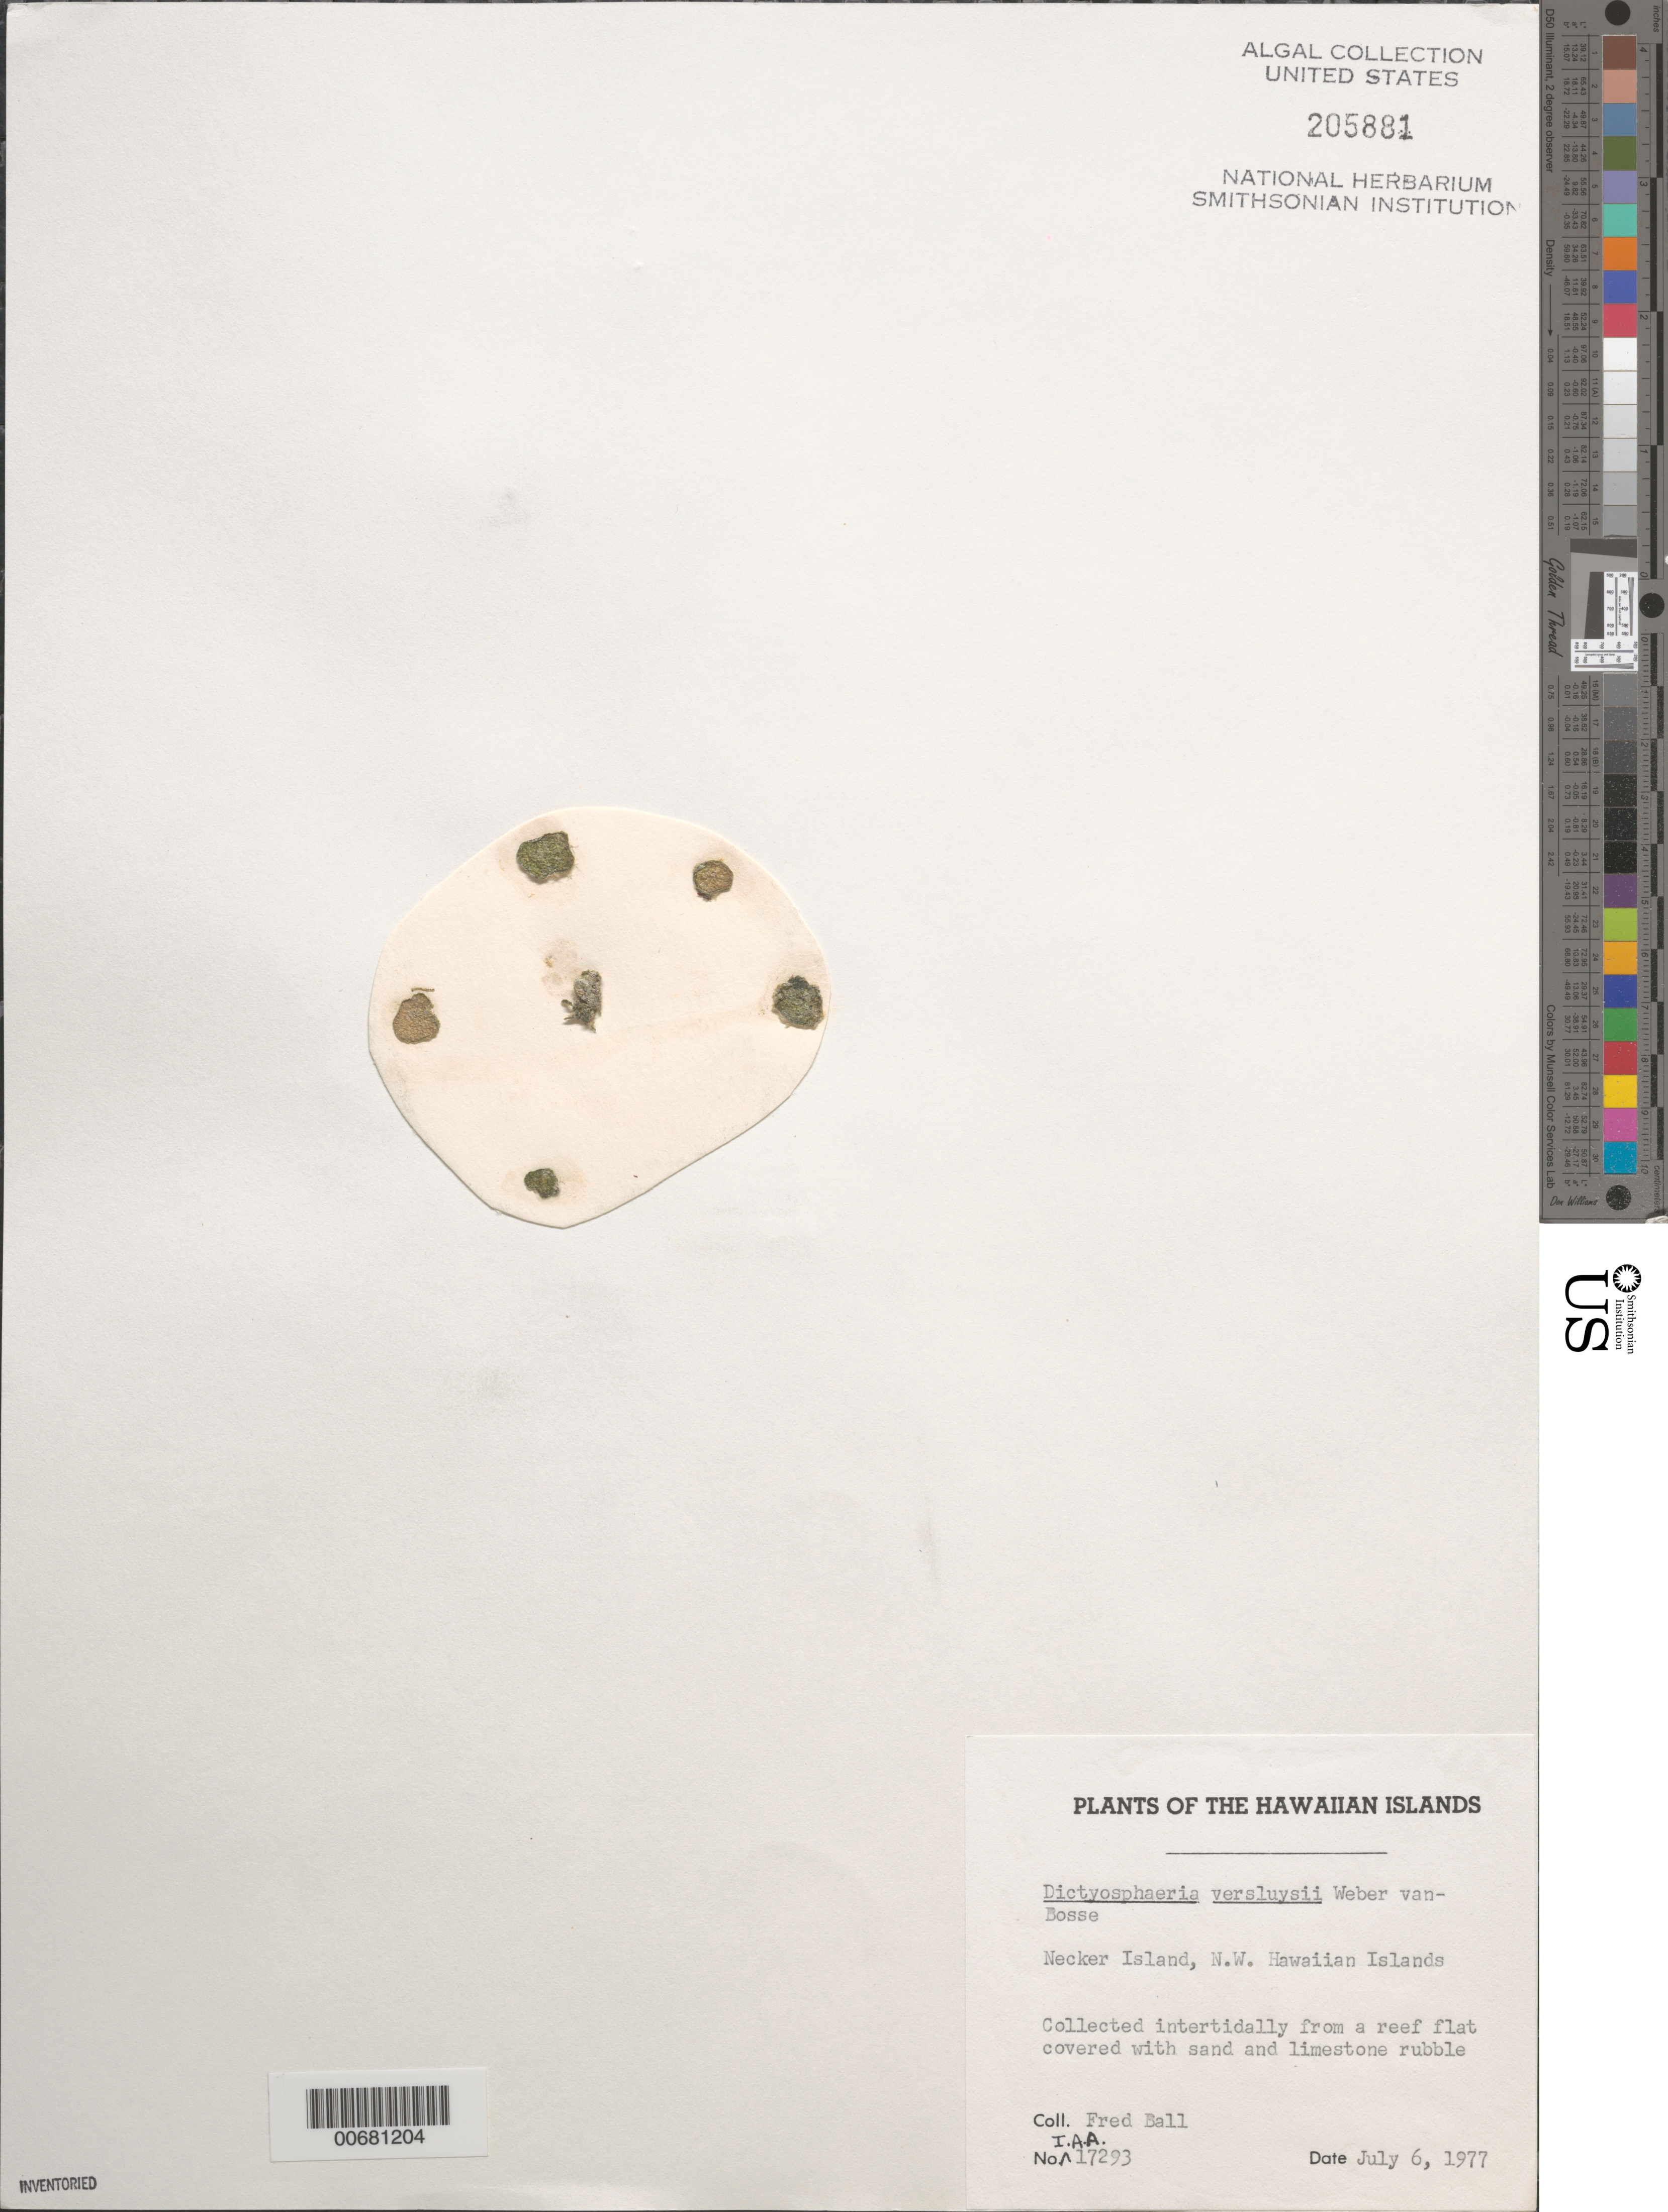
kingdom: Plantae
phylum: Chlorophyta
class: Ulvophyceae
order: Siphonocladales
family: Siphonocladaceae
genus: Dictyosphaeria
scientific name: Dictyosphaeria versluysii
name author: Weber Bosse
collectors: F. Ball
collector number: IAA 17293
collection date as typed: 06 Jul 1977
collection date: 1977-07-06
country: United States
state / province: Hawaii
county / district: Honolulu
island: Necker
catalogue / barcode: US 205881